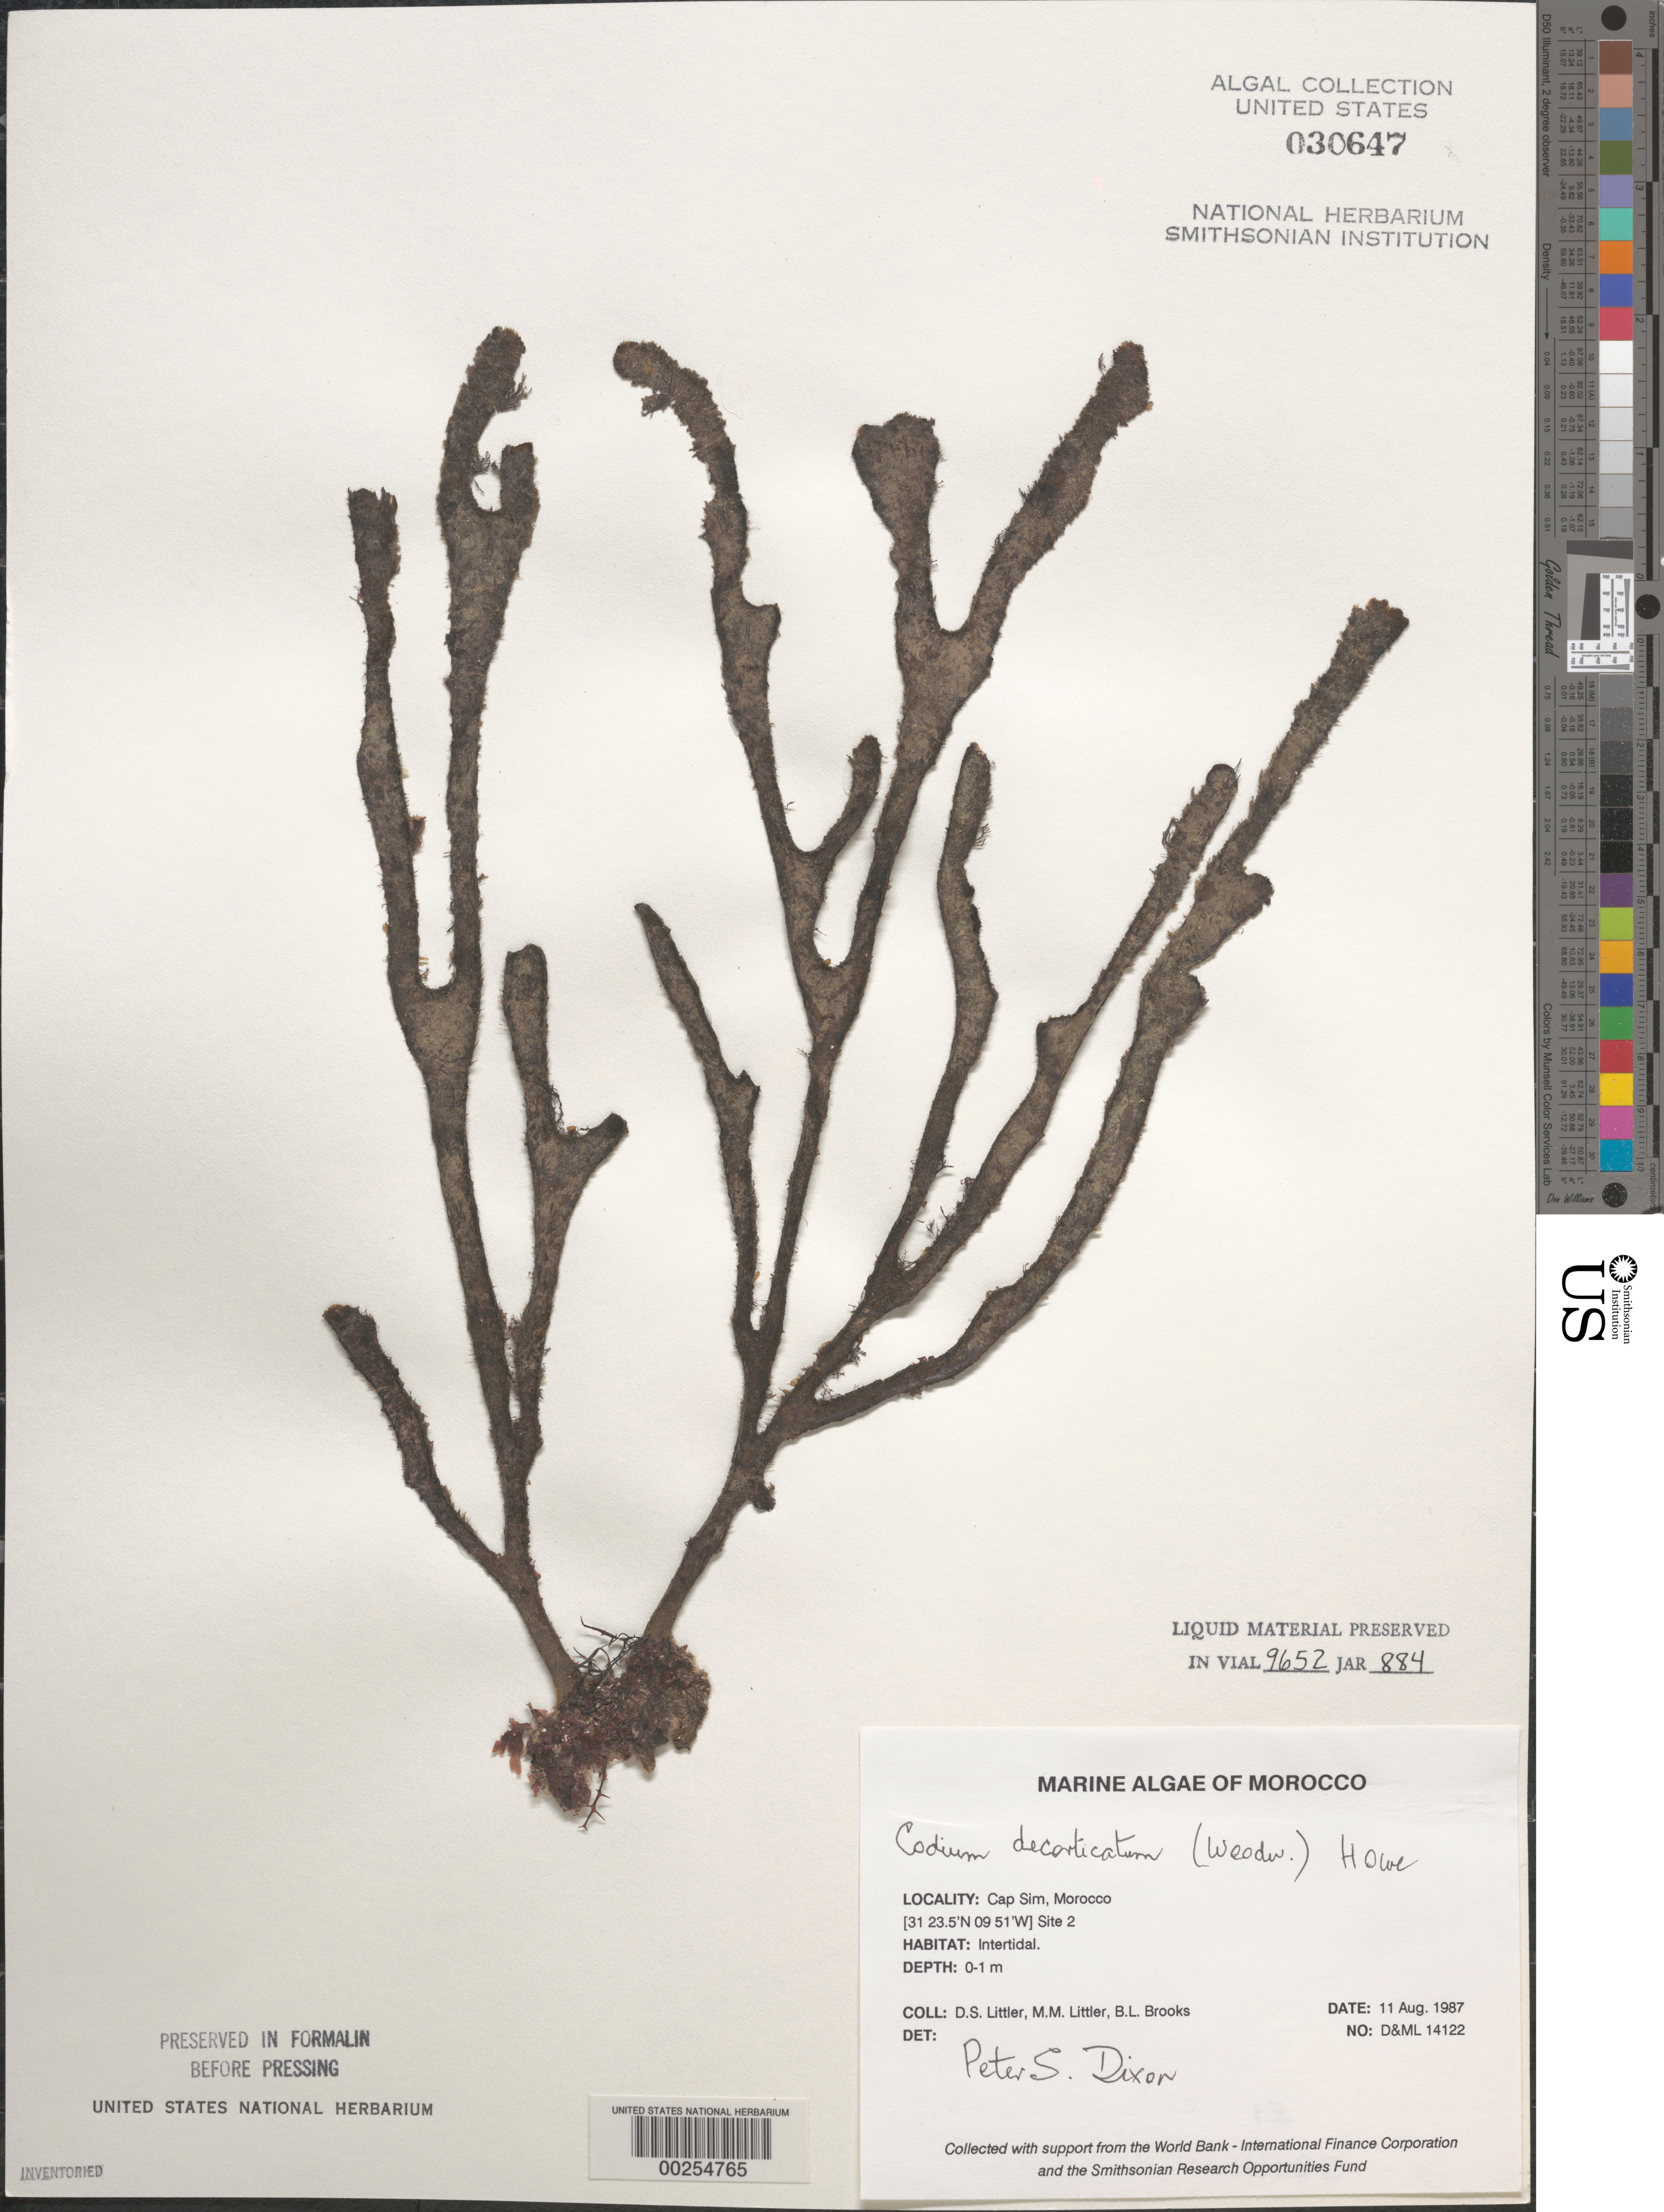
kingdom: Plantae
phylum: Chlorophyta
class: Ulvophyceae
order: Bryopsidales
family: Codiaceae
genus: Codium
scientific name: Codium decorticatum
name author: (Woodw.) M. Howe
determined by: Dixon, P. S.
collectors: D. S. Littler, M. M. Littler & B. Brooks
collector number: D&ML 14122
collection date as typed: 11 Aug 1987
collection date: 1987-08-11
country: Morocco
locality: Cap Sim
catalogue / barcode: US 30647